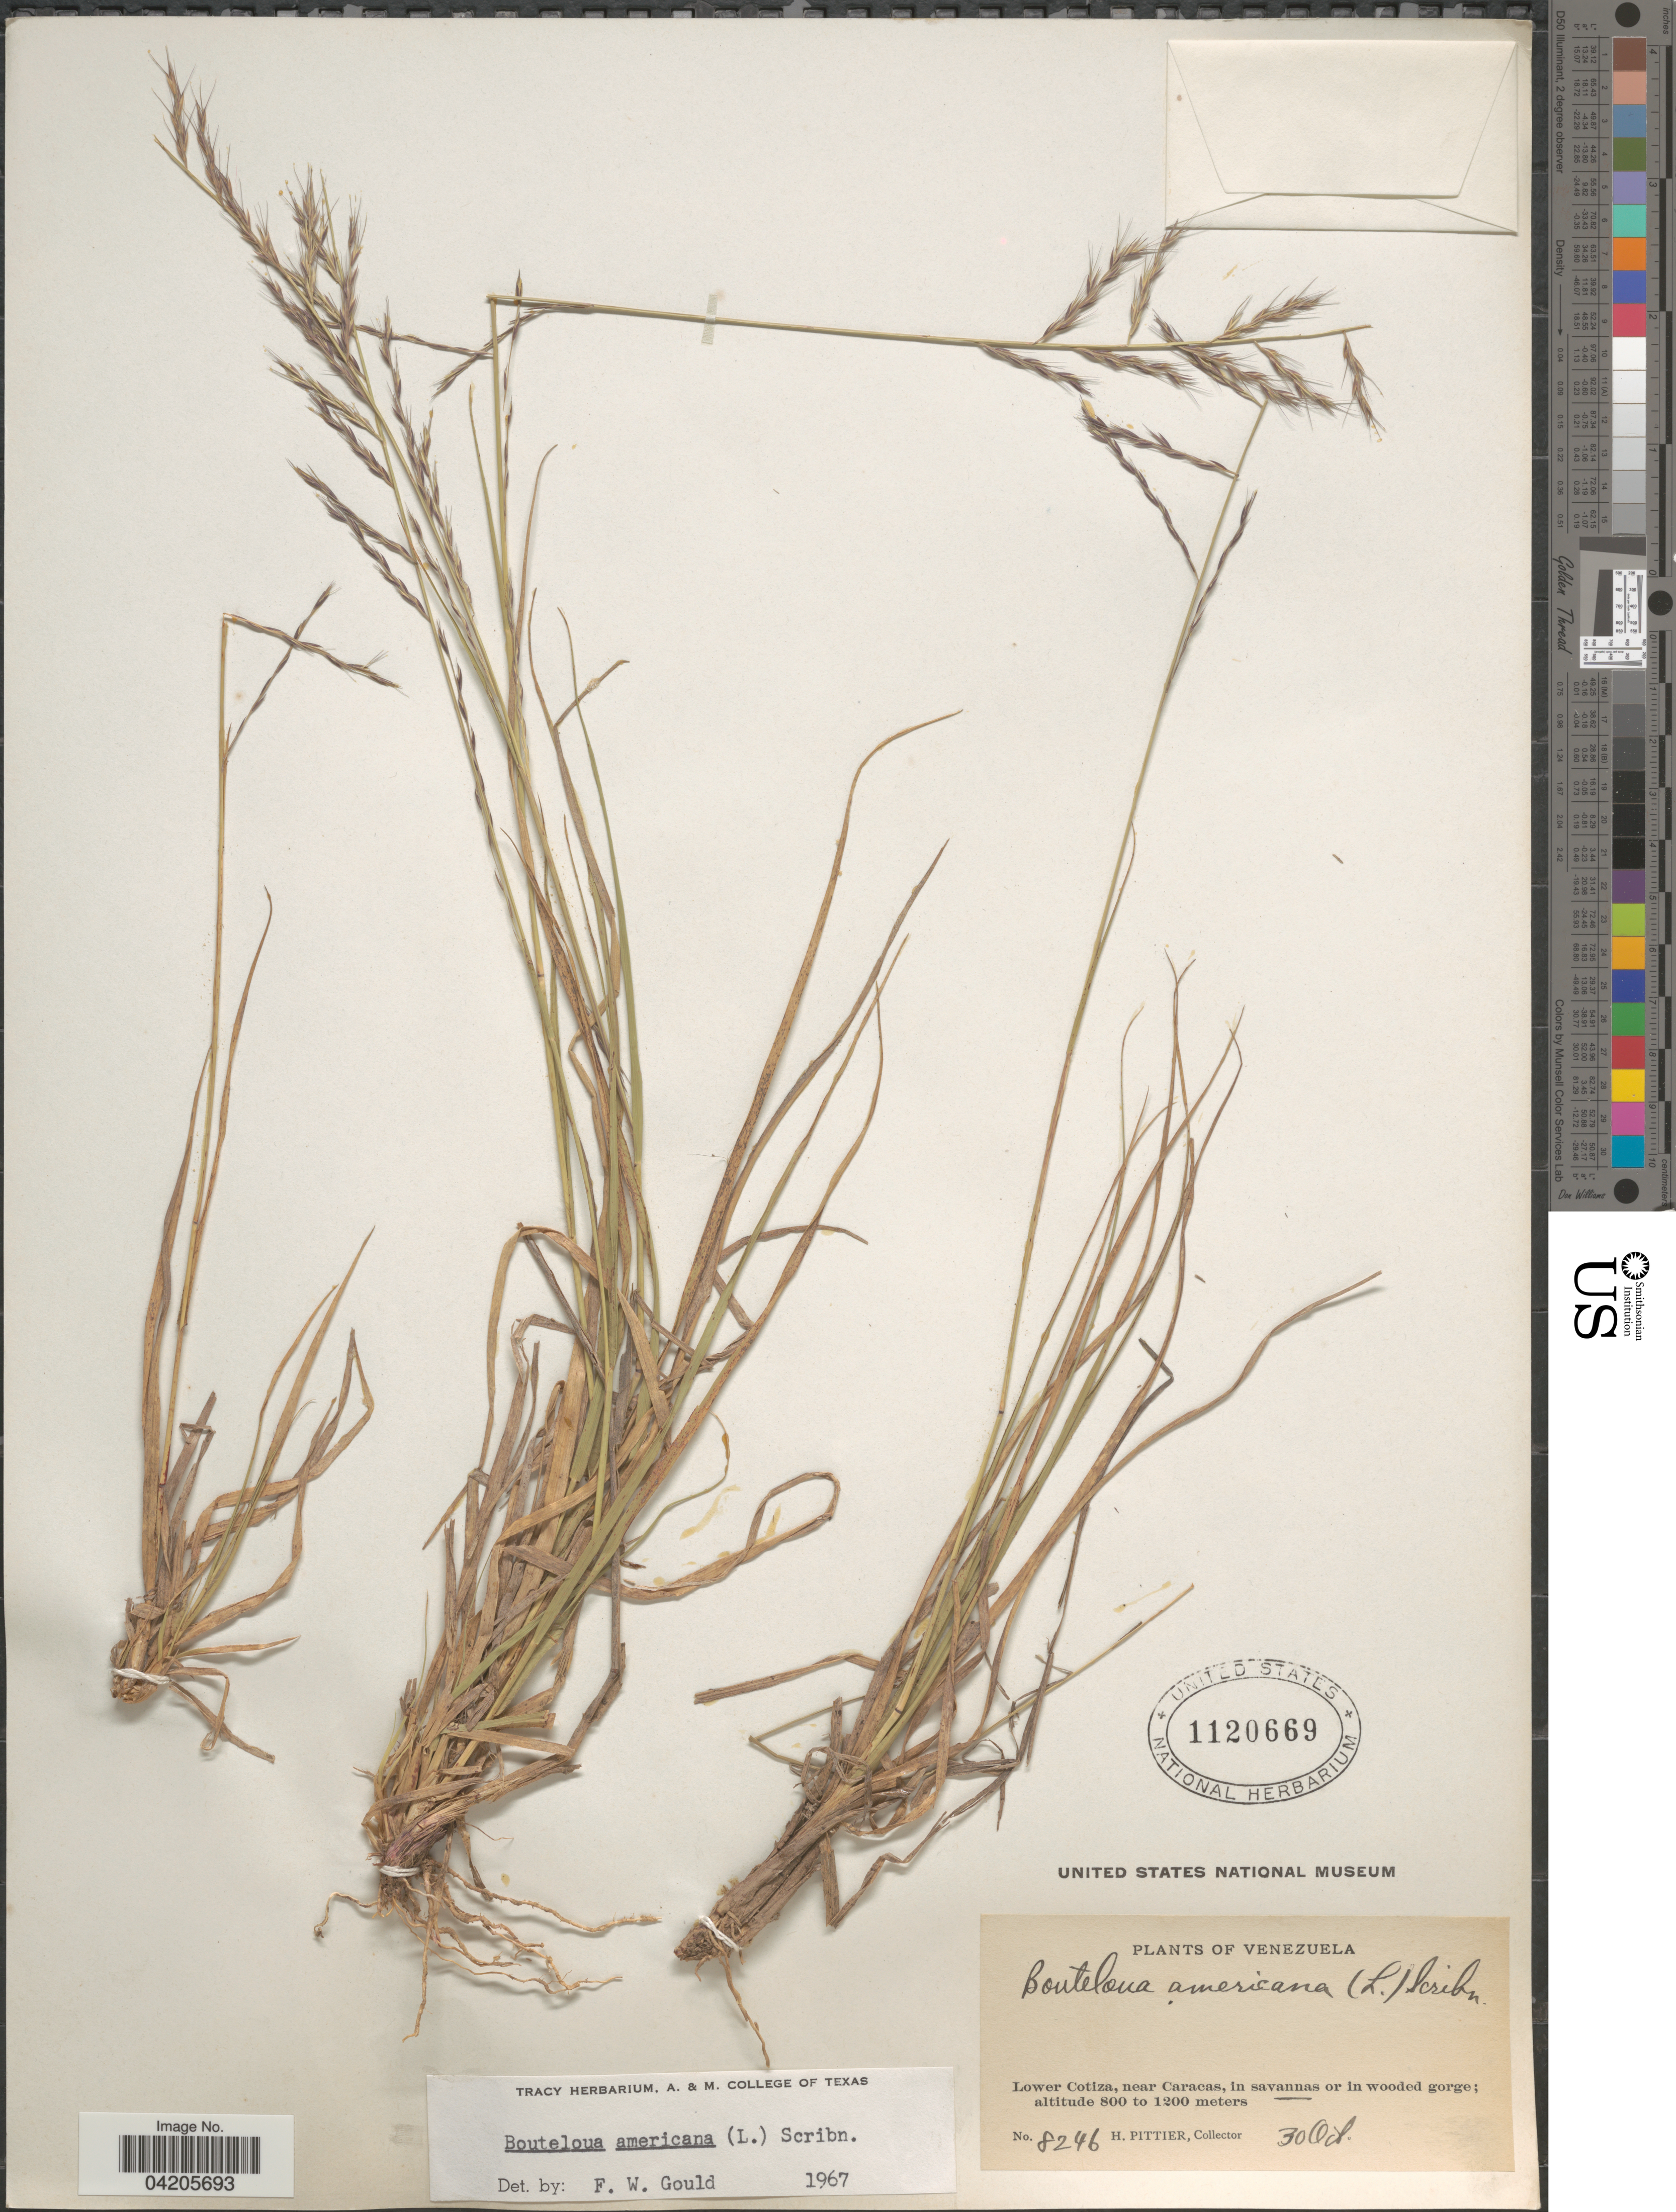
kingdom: Plantae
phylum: Tracheophyta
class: Liliopsida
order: Poales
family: Poaceae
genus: Bouteloua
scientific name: Bouteloua americana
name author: (L.) Scribn.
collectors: H. F. Pittier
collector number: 8246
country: Venezuela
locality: Lower Cotiza, near Caracas, in savannas or in wooded gorge.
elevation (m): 800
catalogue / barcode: US 1120669